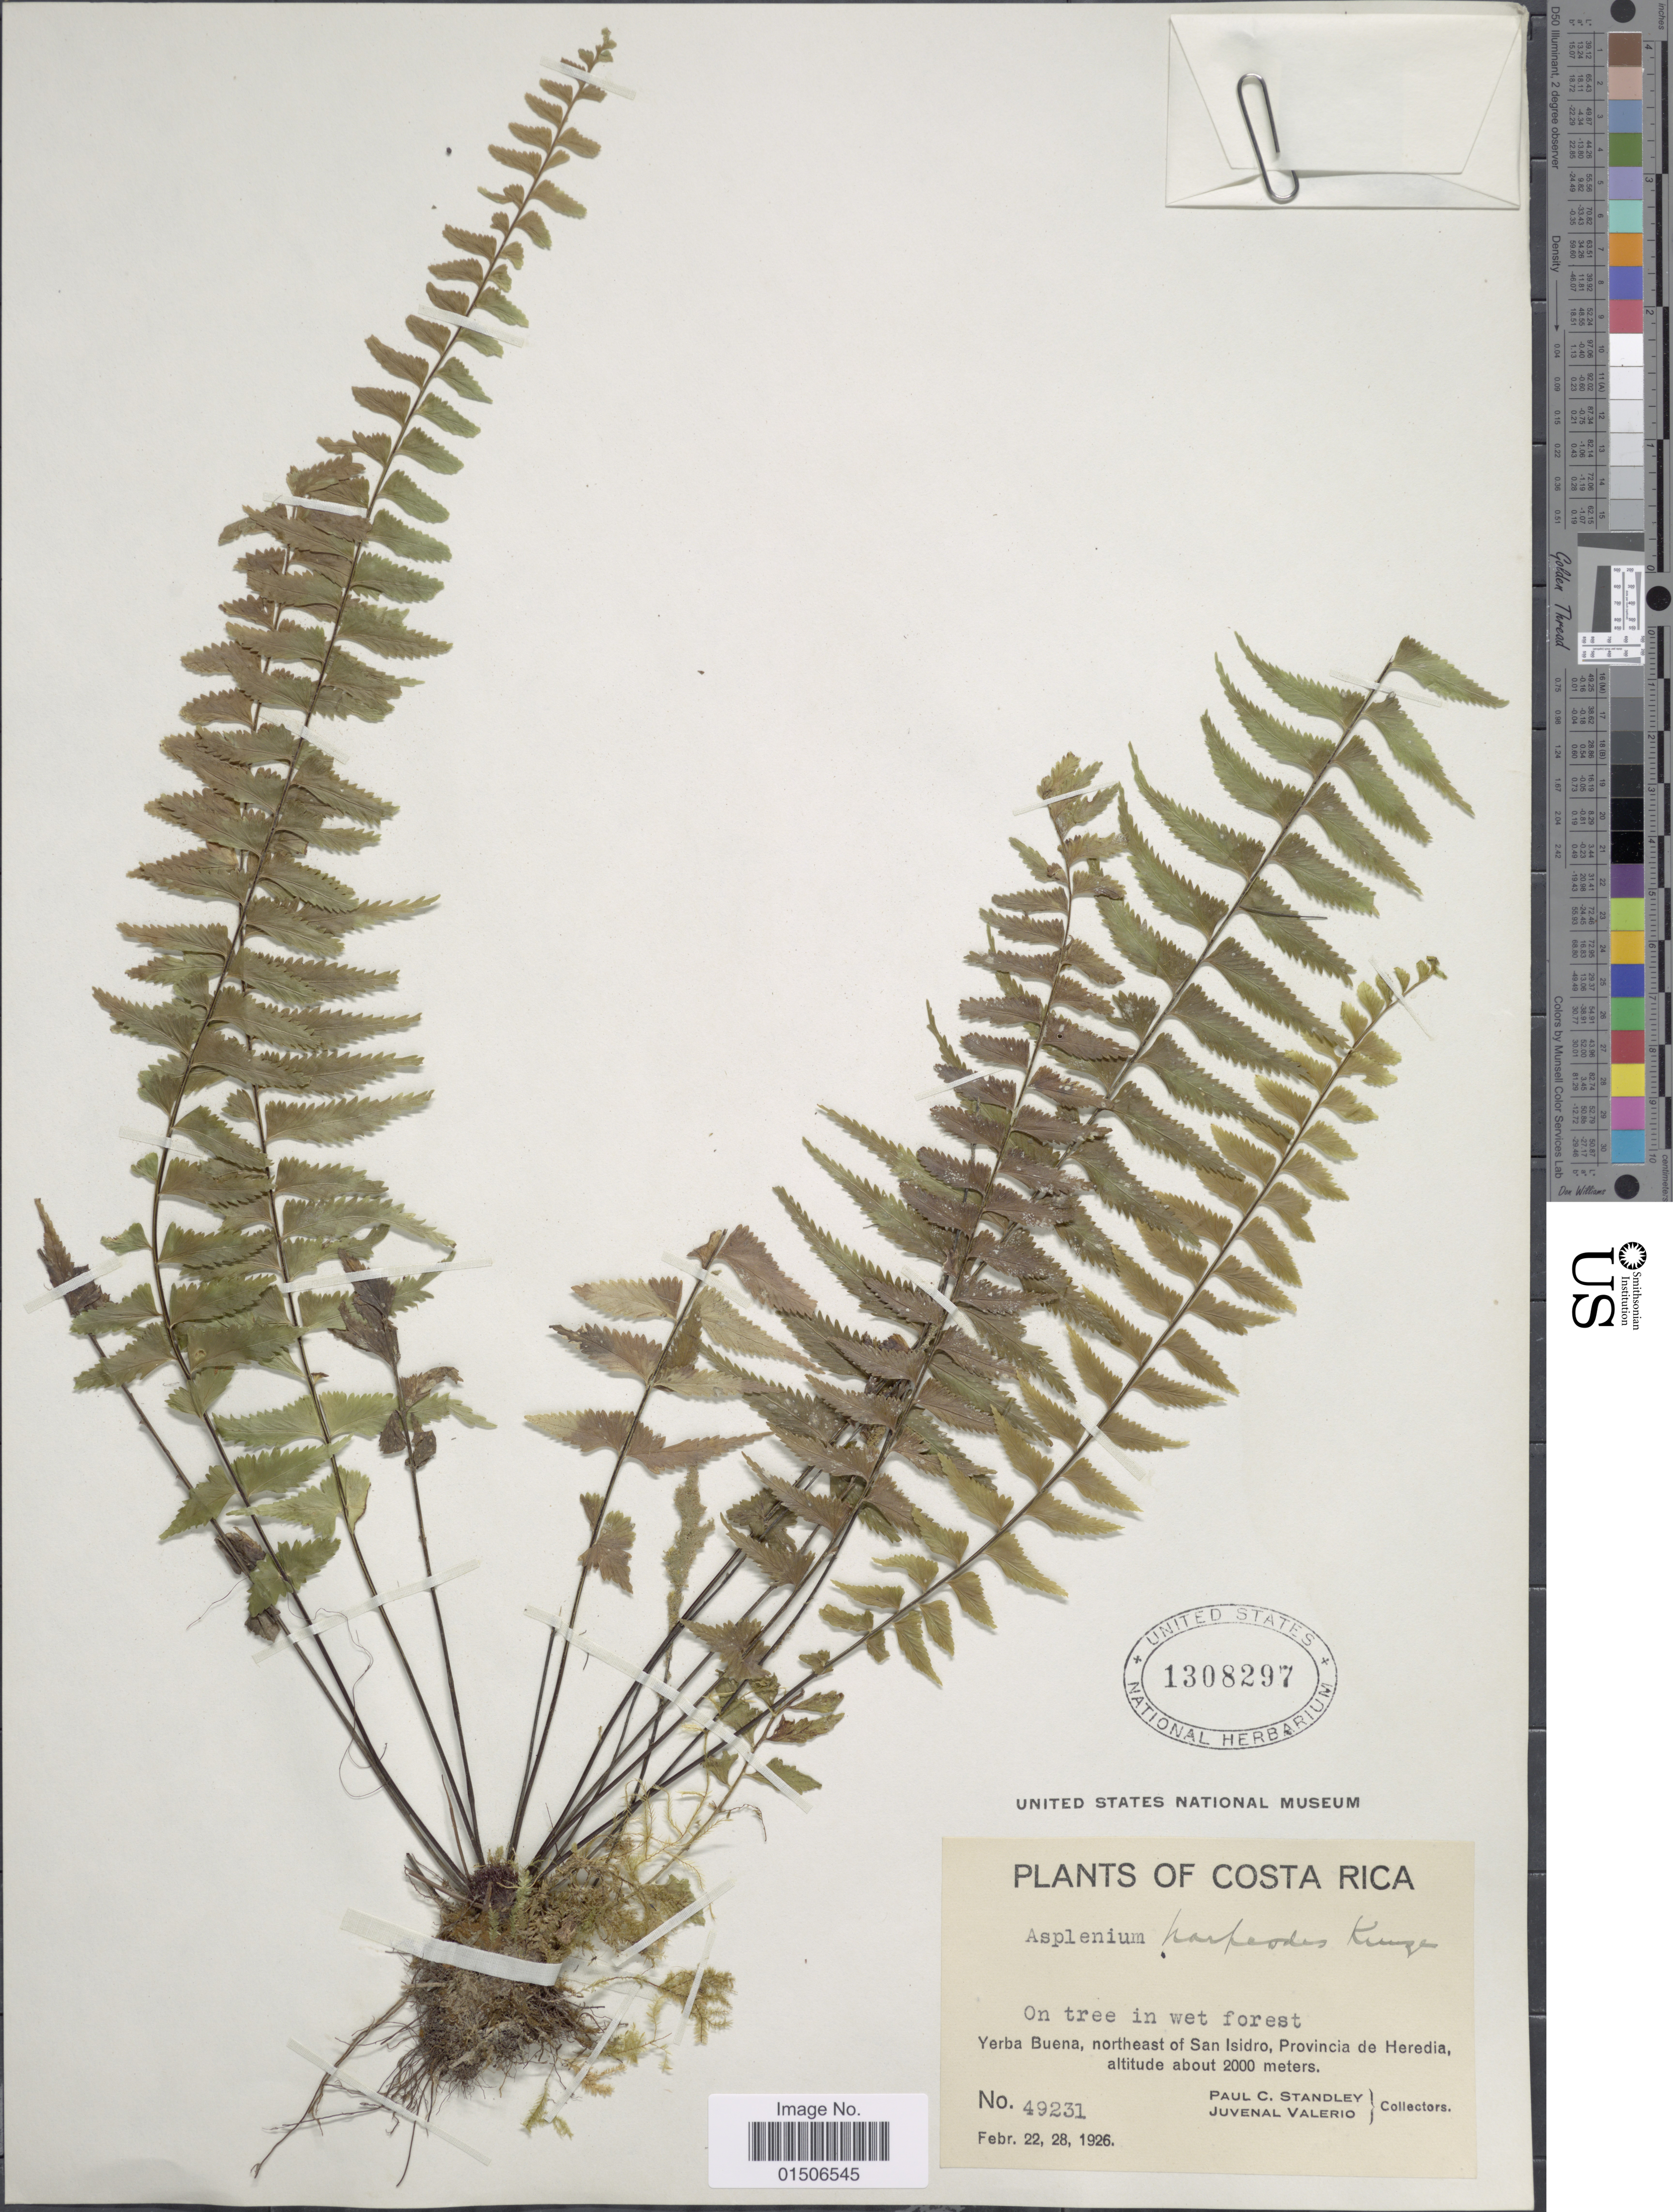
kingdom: Plantae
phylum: Tracheophyta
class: Polypodiopsida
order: Polypodiales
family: Aspleniaceae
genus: Asplenium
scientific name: Asplenium harpeodes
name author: Kunze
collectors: P. C. Standley & J. Valerio R.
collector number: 49231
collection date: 1926-02-22/1926-02-28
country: Costa Rica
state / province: Heredia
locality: On tree in wet forest, Yerba Buena, northeast of San Isidro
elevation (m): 2000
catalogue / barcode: US 1308297